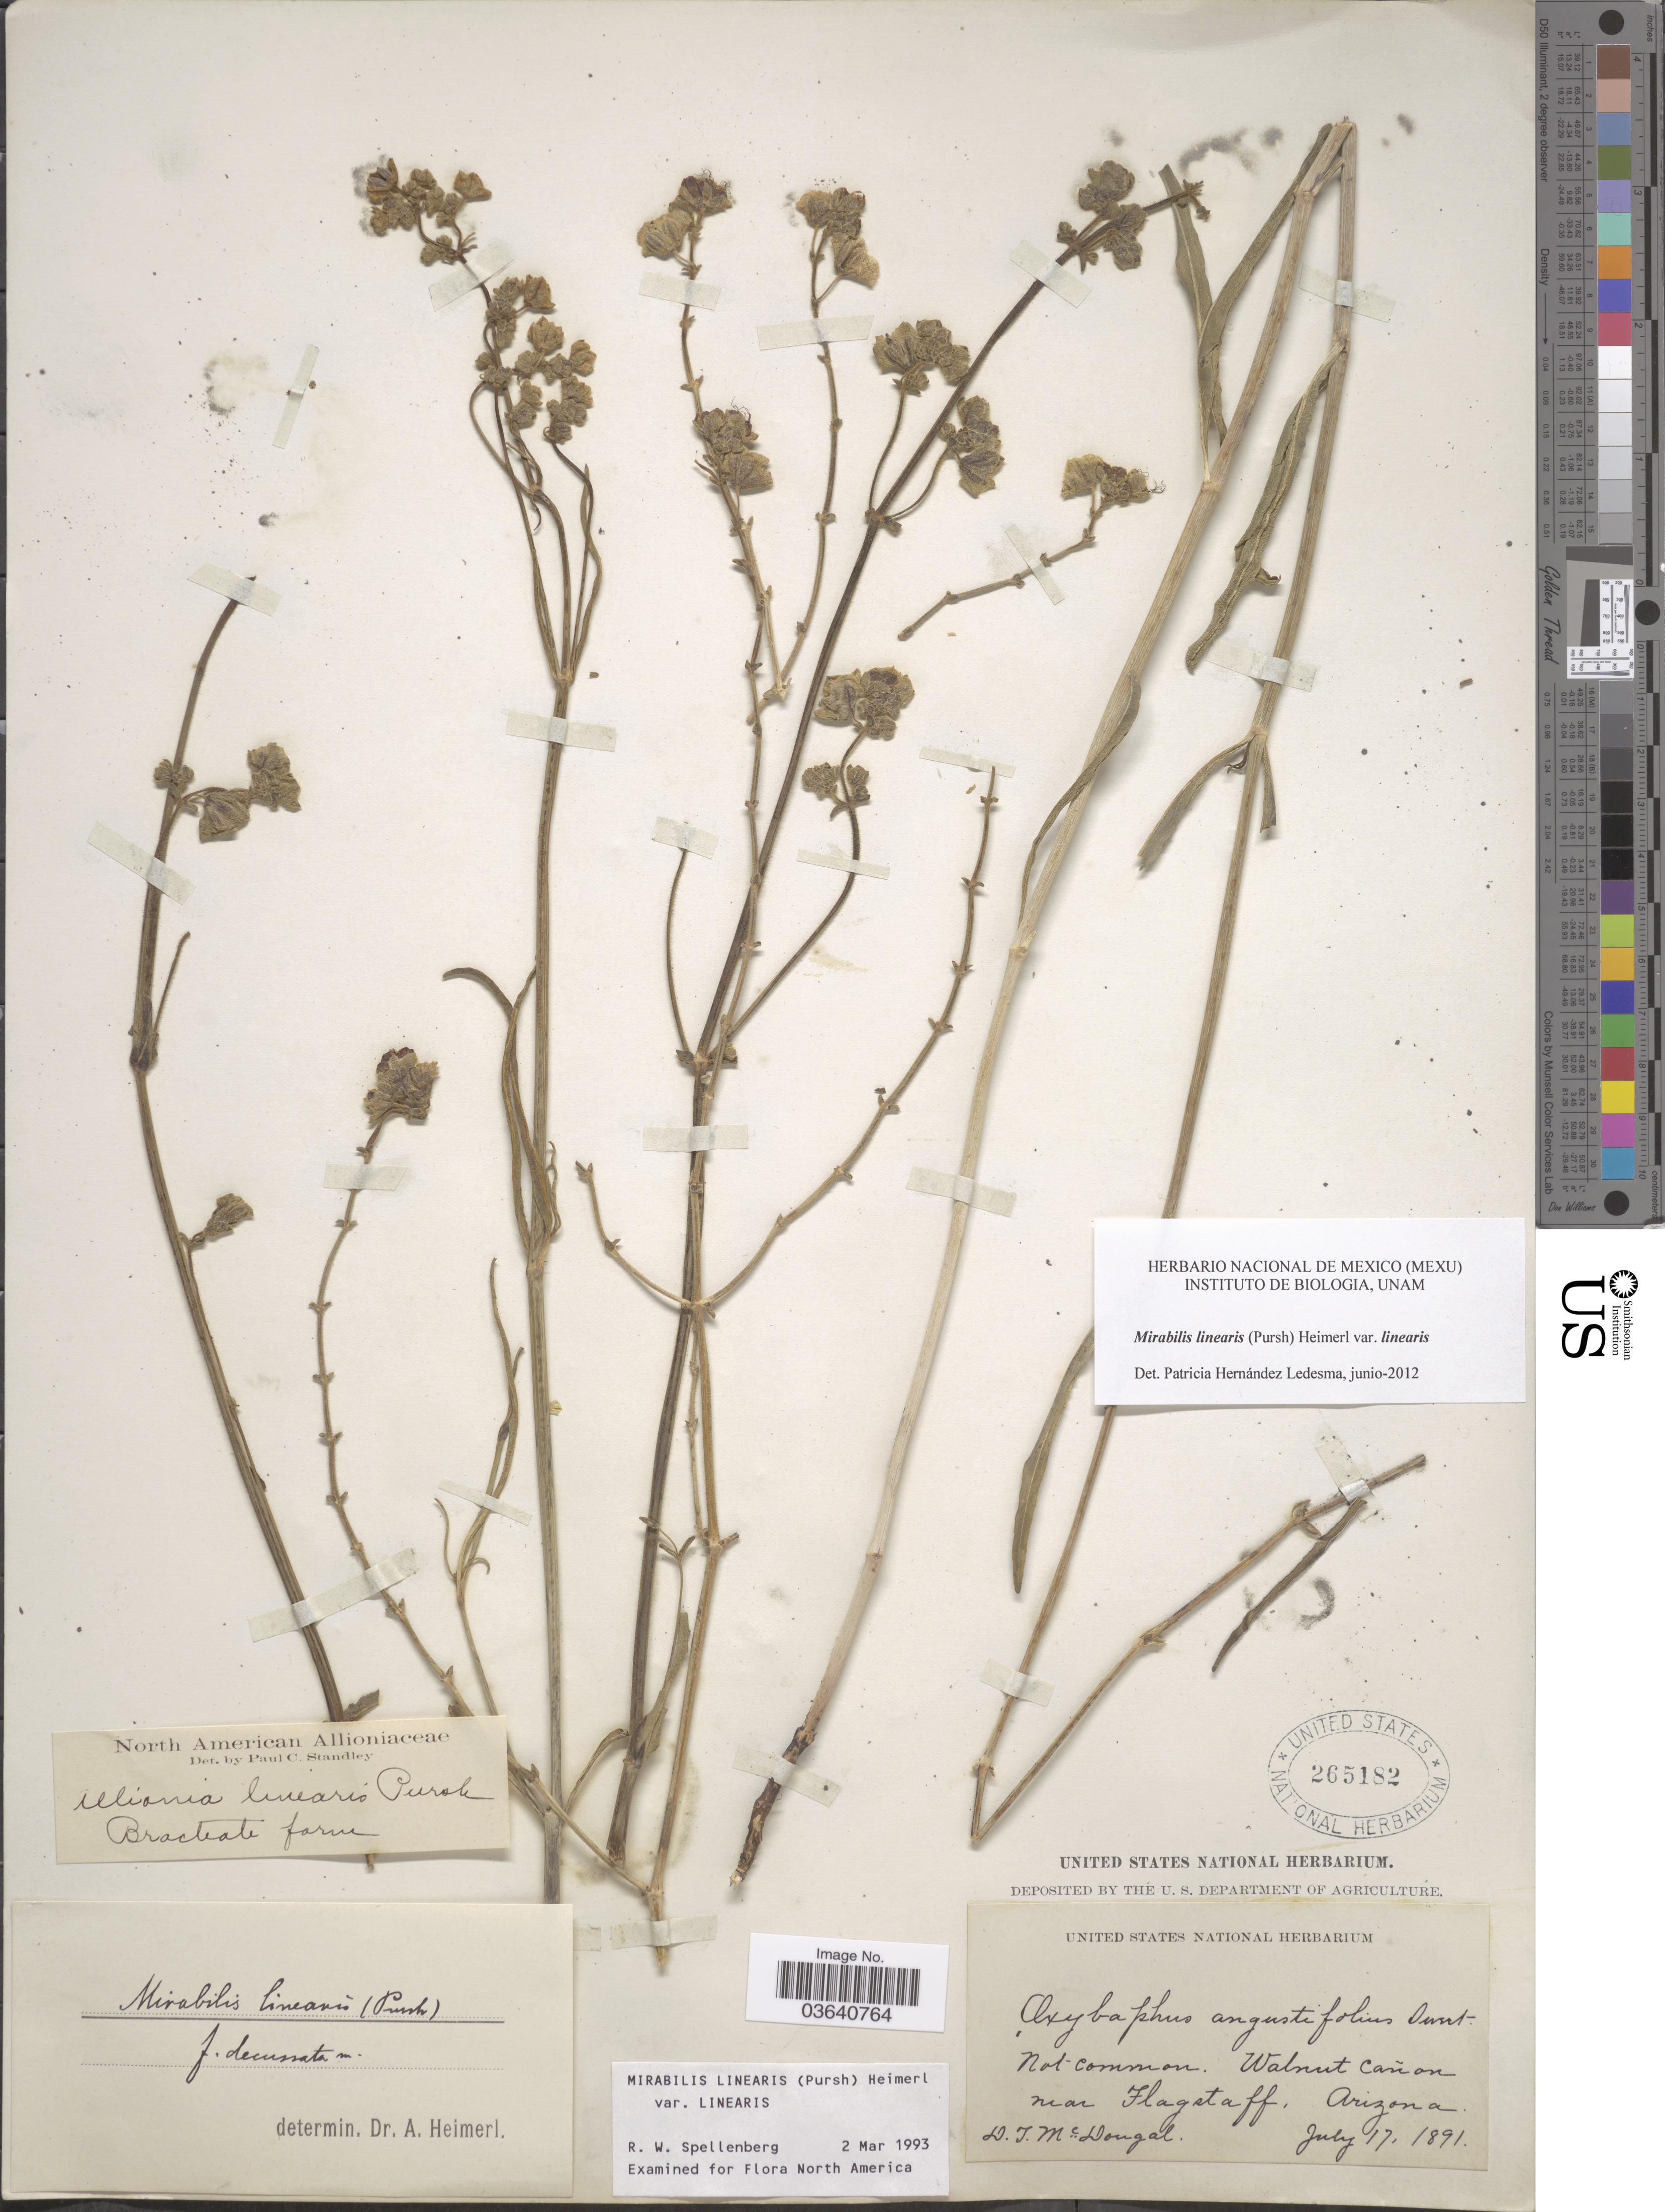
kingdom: Plantae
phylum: Tracheophyta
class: Magnoliopsida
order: Caryophyllales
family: Nyctaginaceae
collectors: D. Mcdougal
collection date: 1891-07-17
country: United States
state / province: Arizona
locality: Walnut cañon near Flagstaff.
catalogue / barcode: US 265182